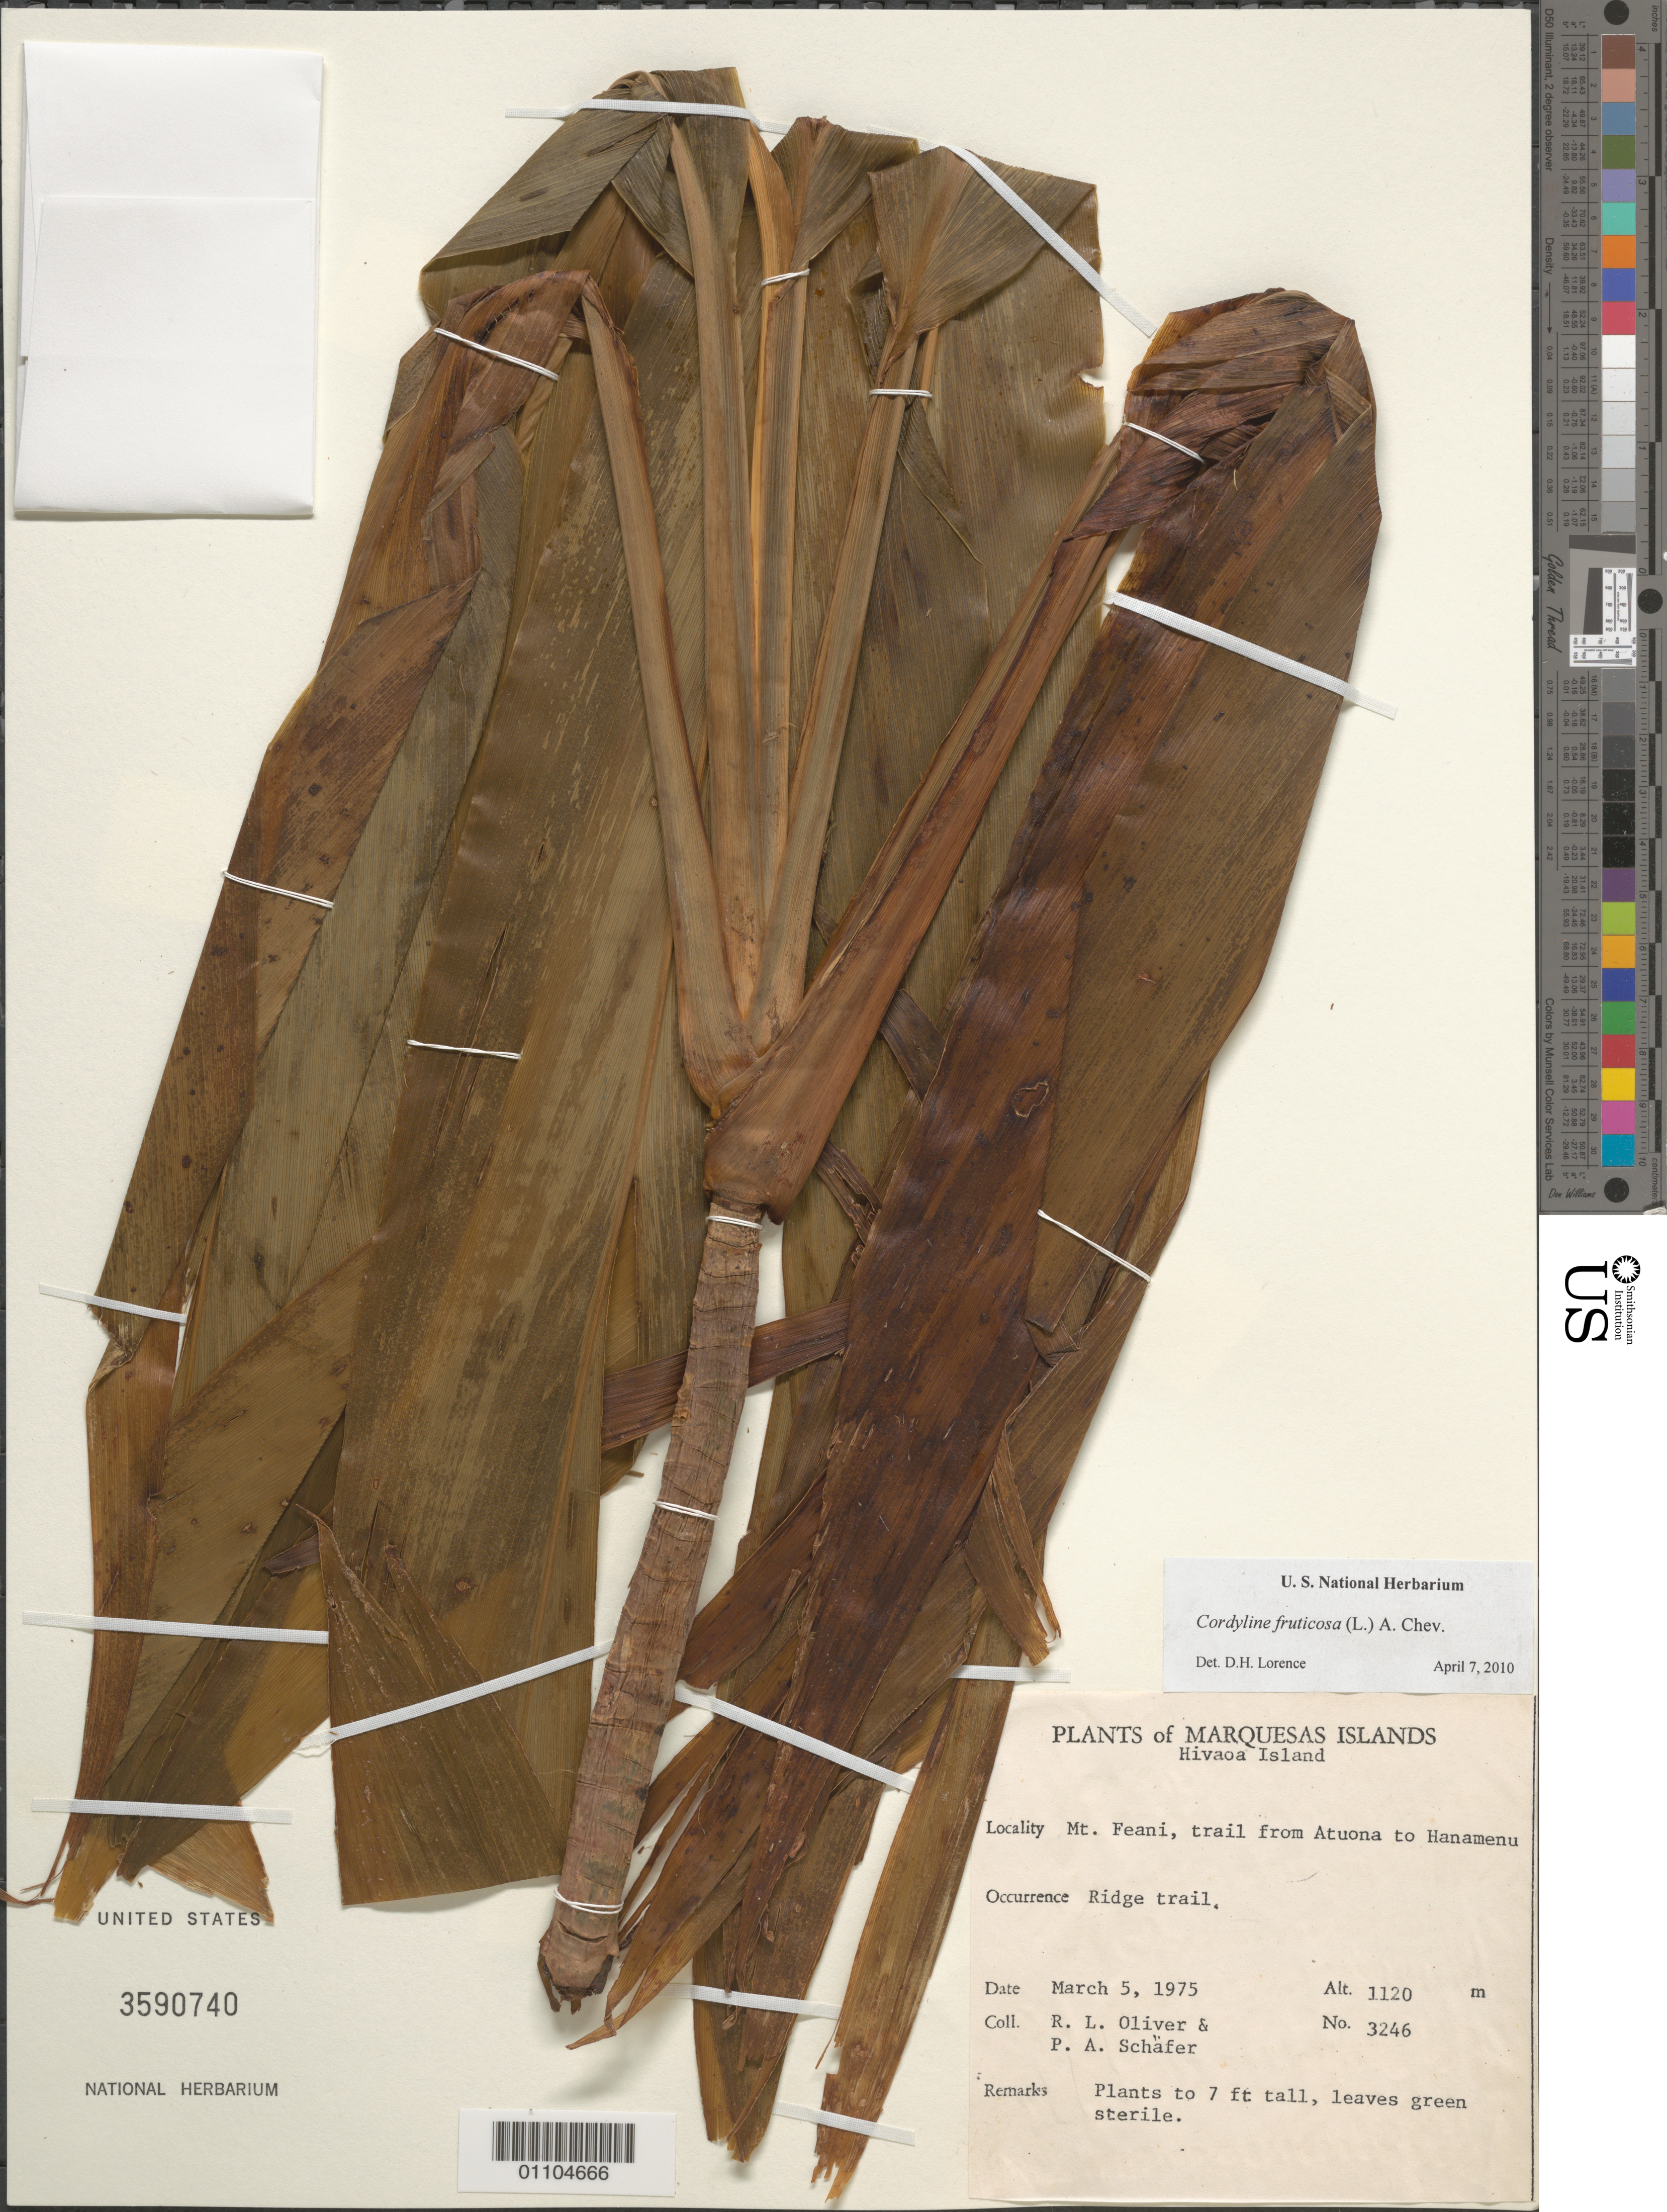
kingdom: Plantae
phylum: Tracheophyta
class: Liliopsida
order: Asparagales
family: Asparagaceae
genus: Cordyline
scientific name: Cordyline fruticosa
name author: (L.) A. Chev.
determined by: Lorence, David H., (PTBG), National Tropical Botanical Garden (UNITED STATES)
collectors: R. L. Oliver & P. A. Schäfer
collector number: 3246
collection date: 1975-03-05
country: French Polynesia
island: Hiva Oa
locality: Mt. Feani, trail from Atuona to Hanamenu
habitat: Ridge crest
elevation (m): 1120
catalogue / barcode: US 3590740